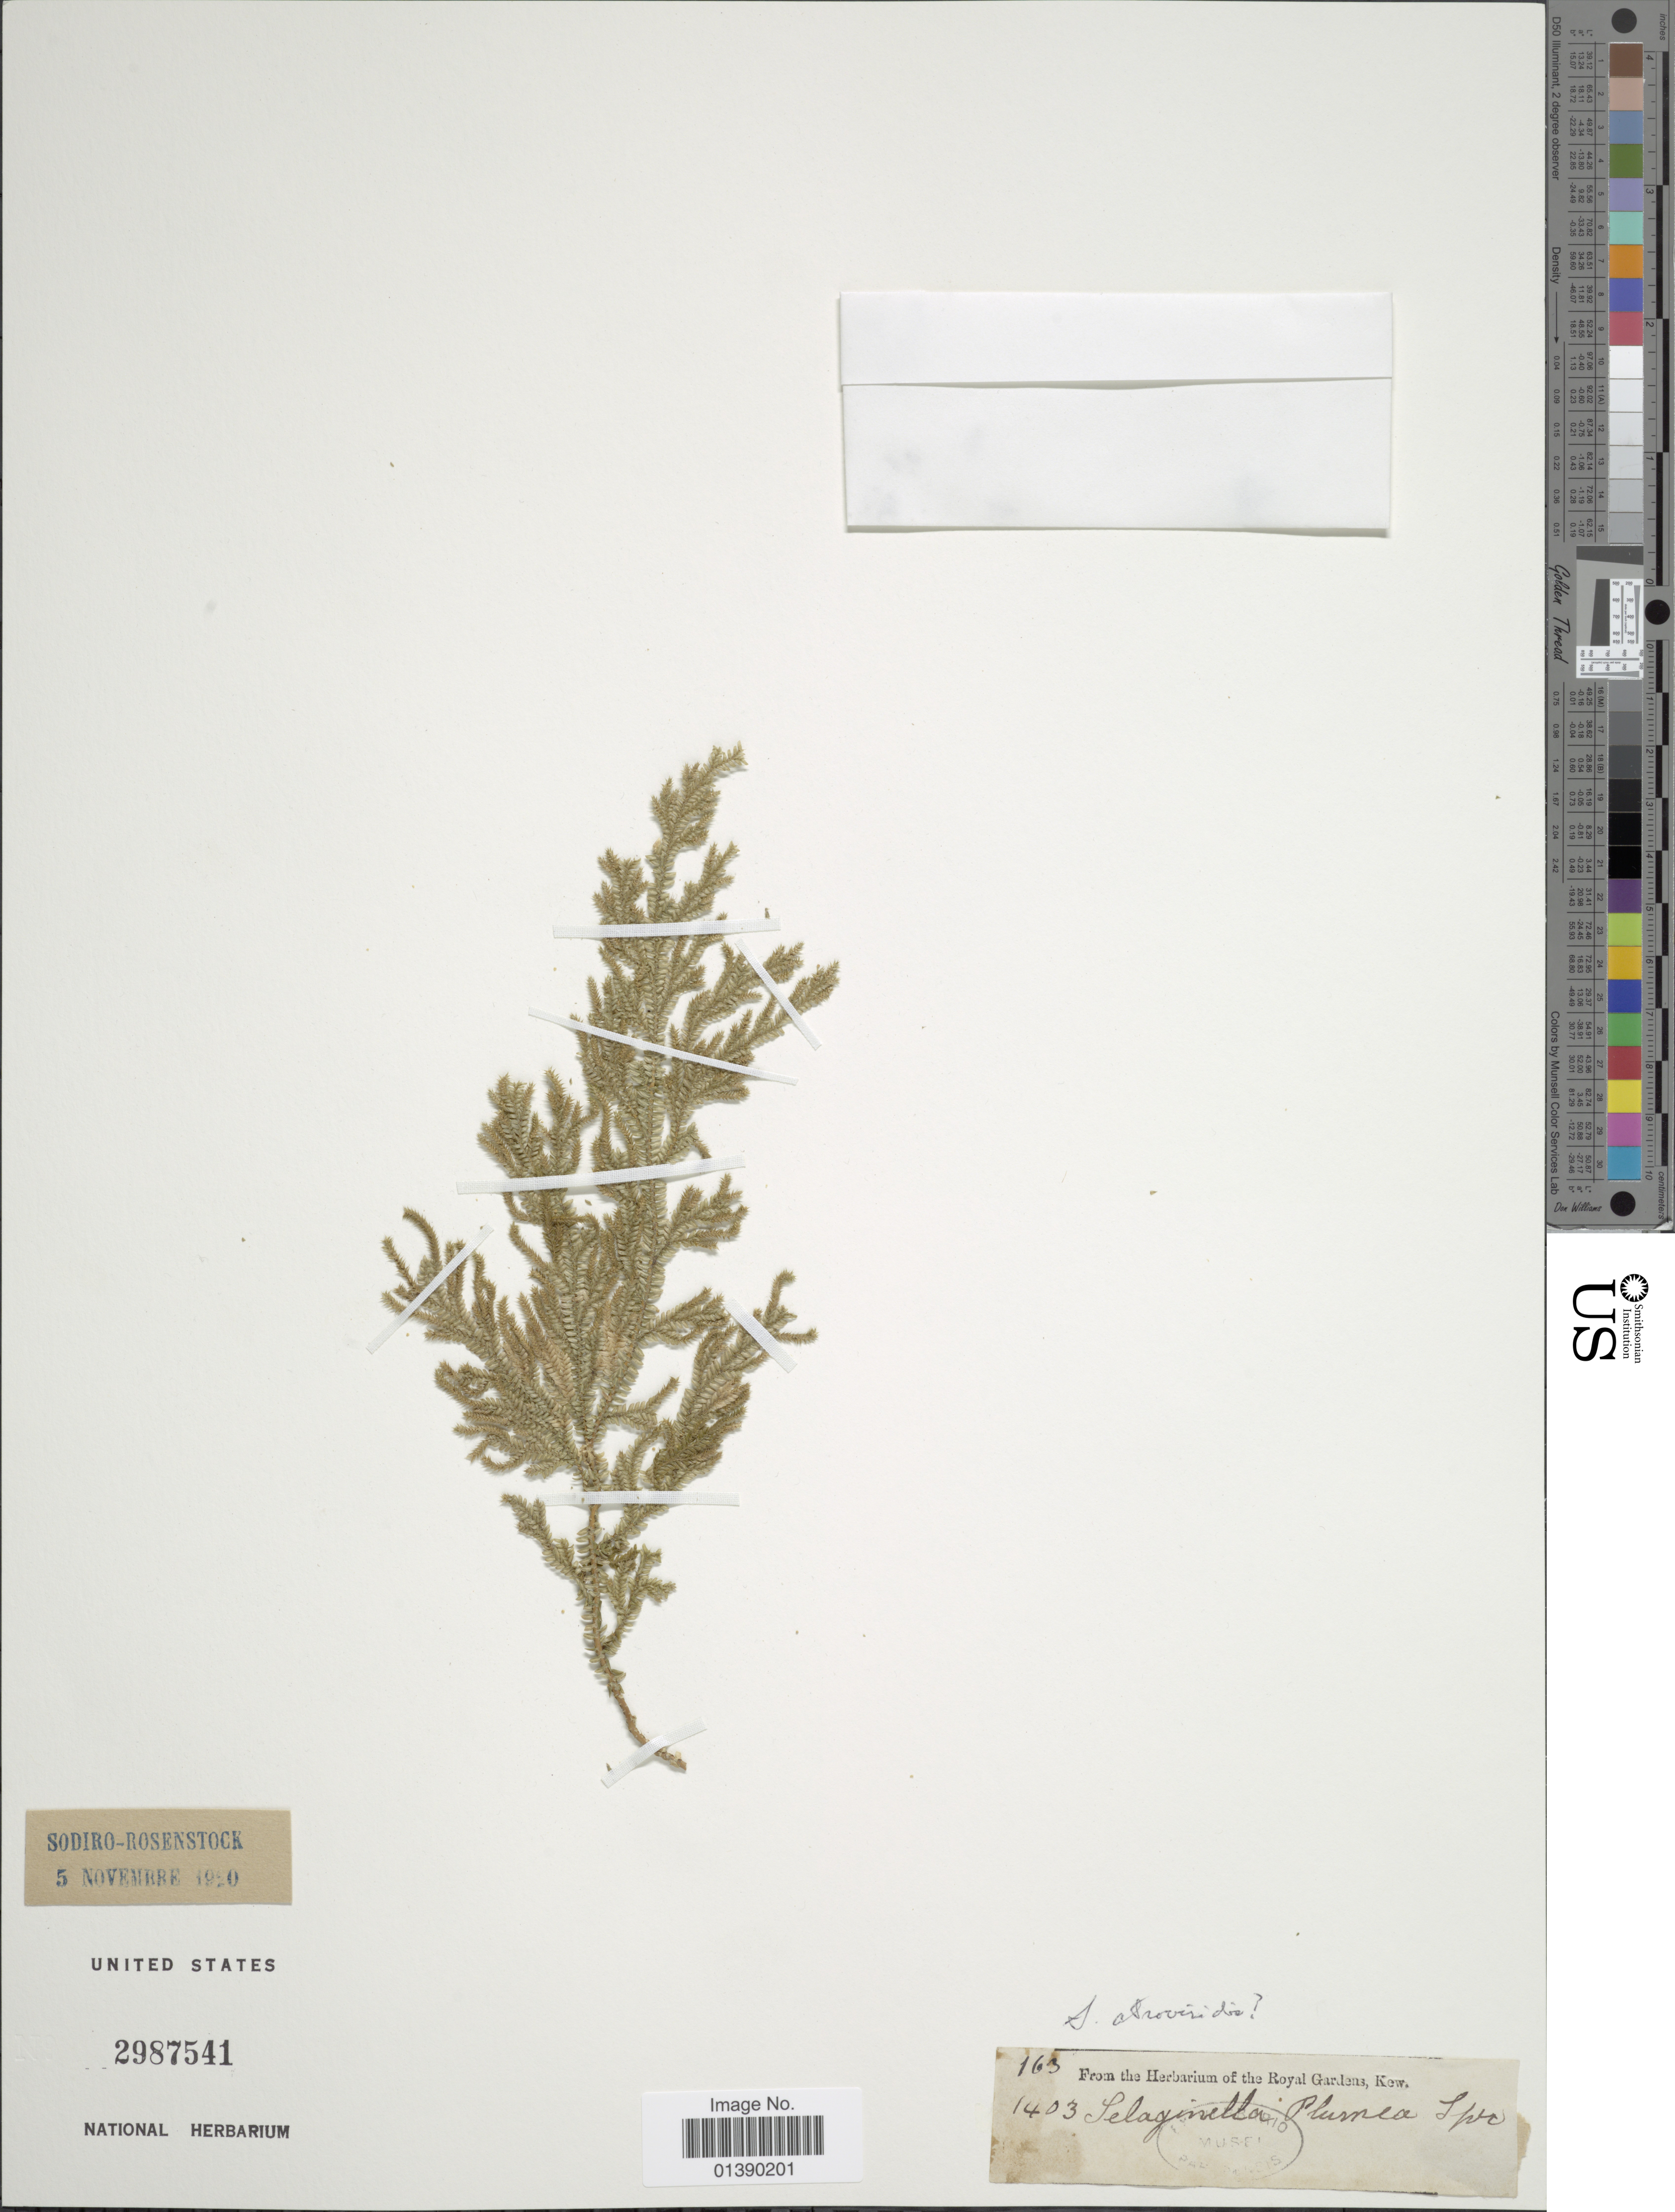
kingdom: Plantae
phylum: Tracheophyta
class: Lycopodiopsida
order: Selaginellales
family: Selaginellaceae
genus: Selaginella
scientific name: Selaginella asperula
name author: Spring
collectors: ex Herb. Kew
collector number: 1403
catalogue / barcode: US 2987541